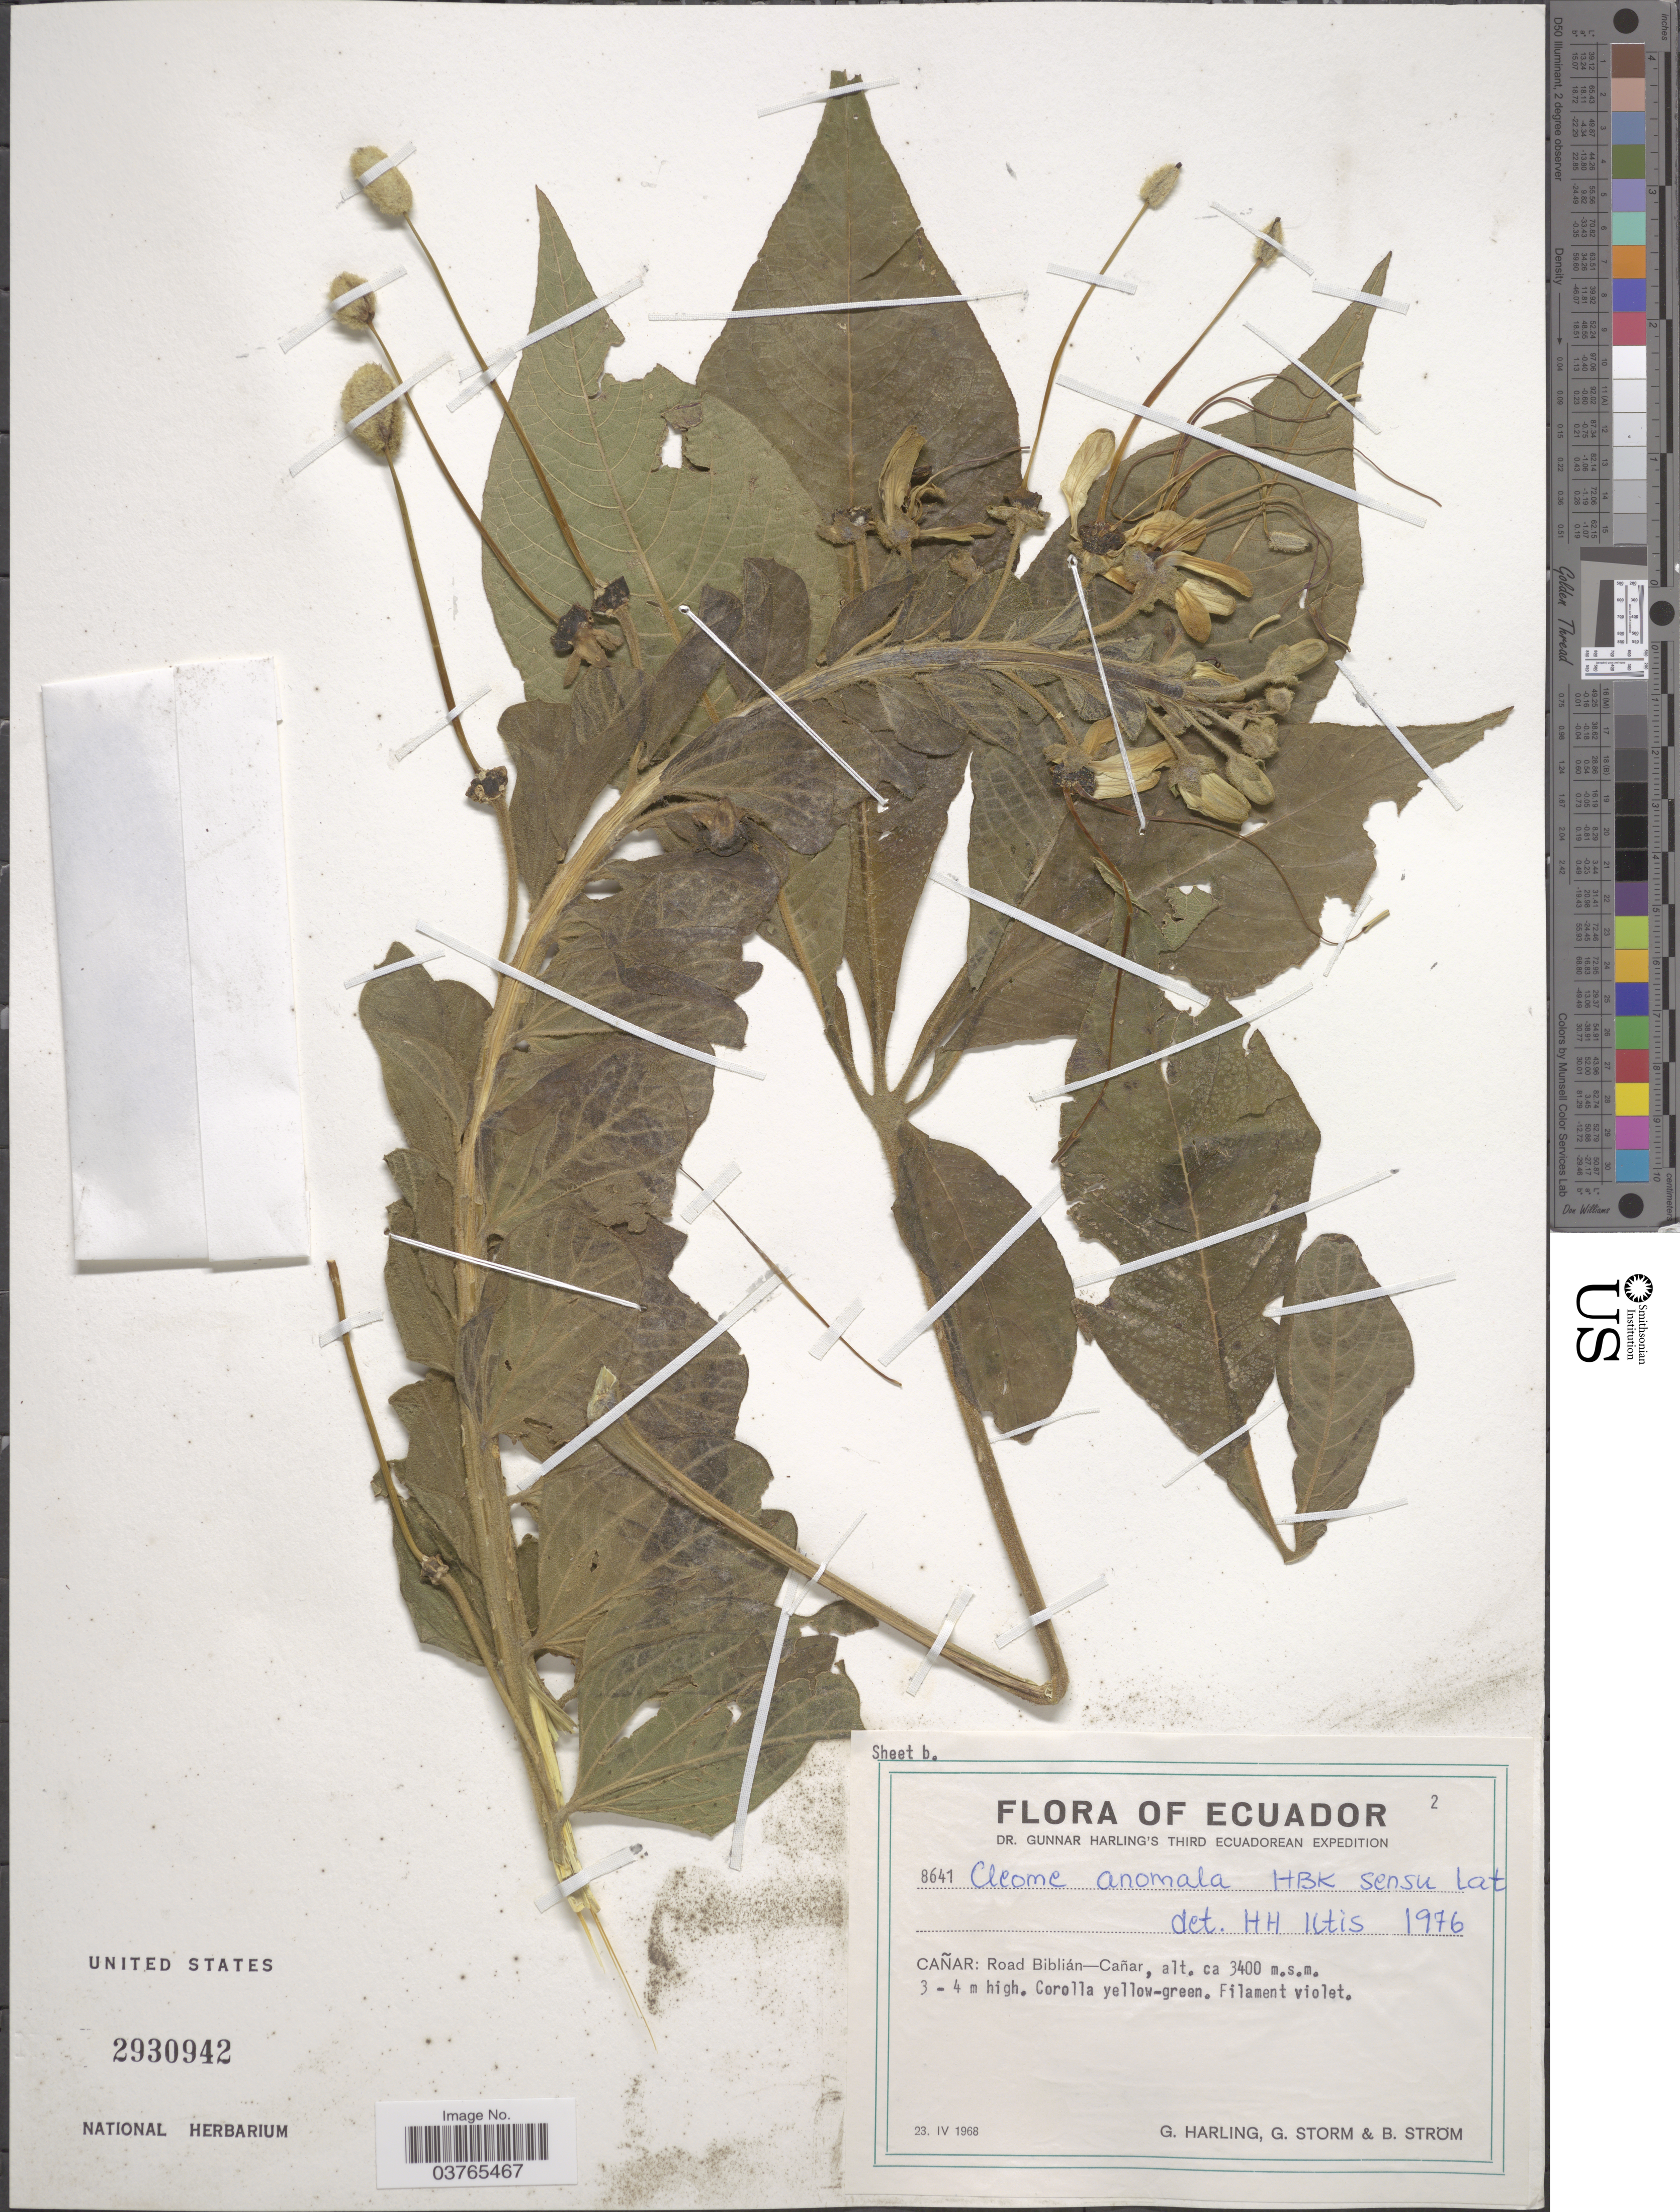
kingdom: Plantae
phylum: Tracheophyta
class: Magnoliopsida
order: Brassicales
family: Cleomaceae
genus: Andinocleome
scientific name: Andinocleome anomala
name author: (Kunth) Iltis ex E.M. McGinty & Roalson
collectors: G. Harling, G. Storm & B. Ström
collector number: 8641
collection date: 1968-04-23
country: Ecuador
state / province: Cañar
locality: Road Bibliáan - Cañar.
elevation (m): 3400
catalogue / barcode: US 2930942